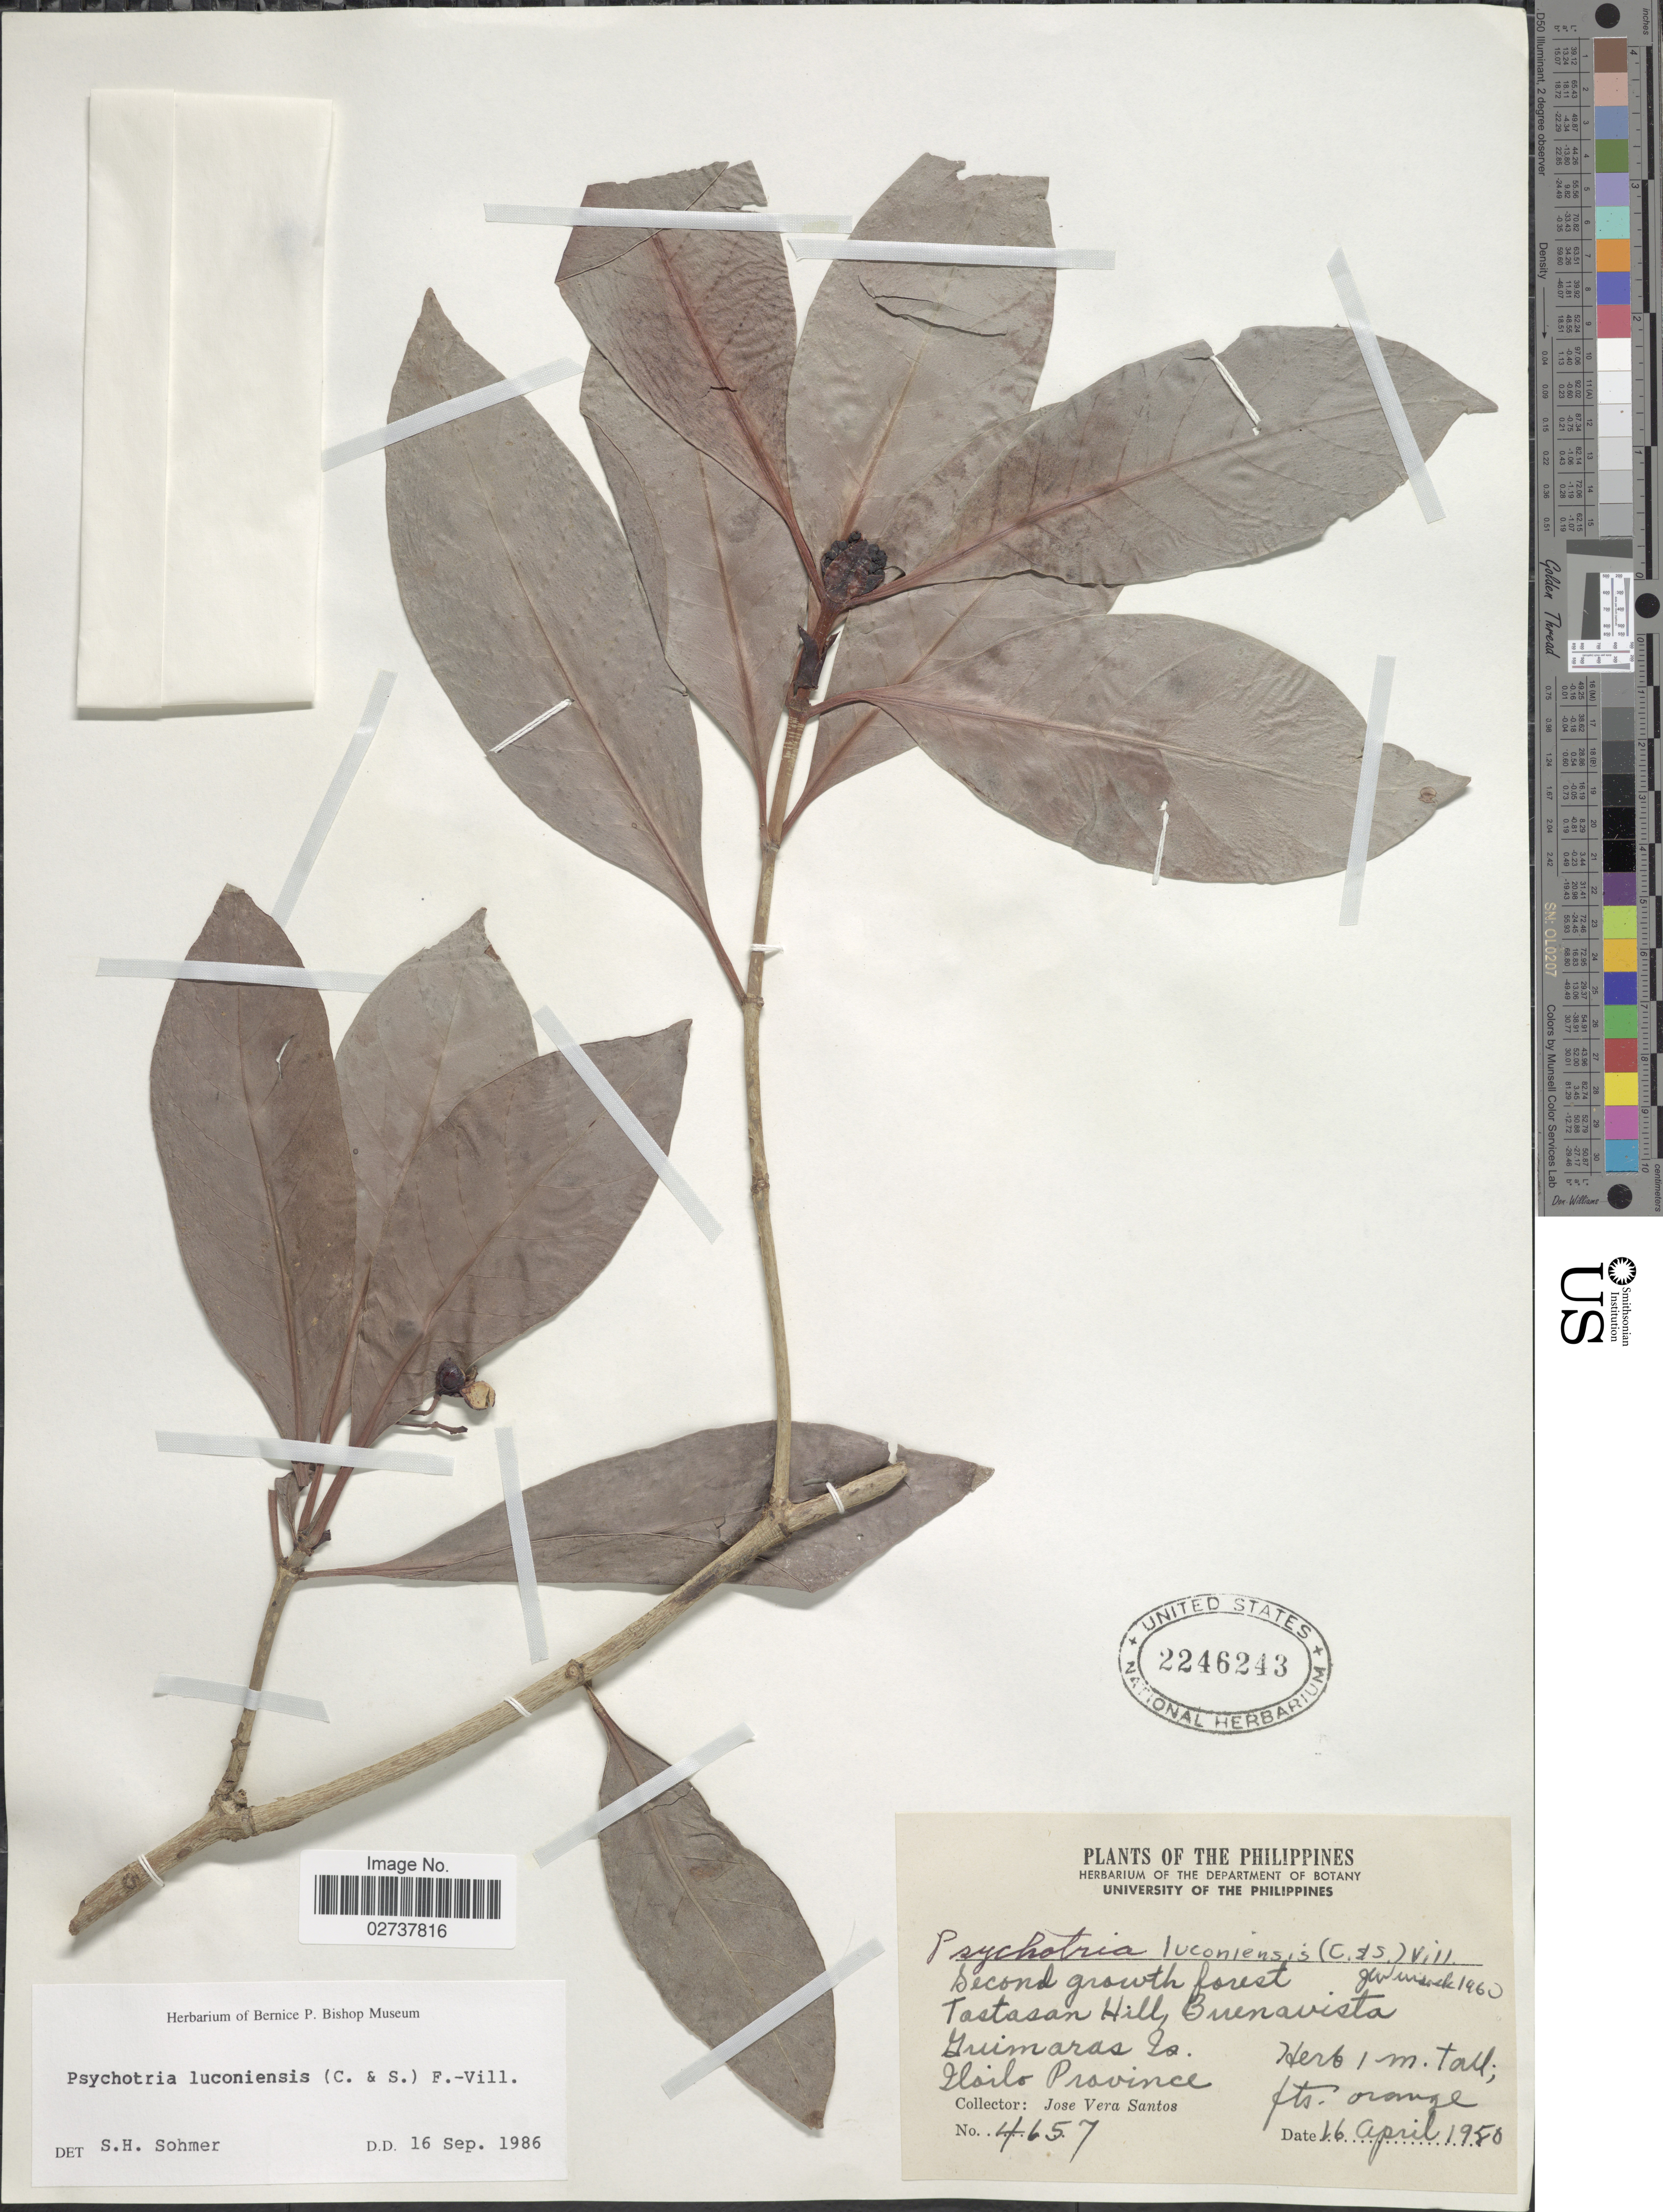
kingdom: Plantae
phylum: Tracheophyta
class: Magnoliopsida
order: Gentianales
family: Rubiaceae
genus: Psychotria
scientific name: Psychotria luzoniensis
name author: (Cham. & Schltdl.) Fern.-Vill.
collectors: J. V. Santos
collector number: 4657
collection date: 1950-04-16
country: Philippines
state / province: Western Visayas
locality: Tastasan Hill, Buenavista, Guimaras Is. Iloilo Province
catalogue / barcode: US 2246243